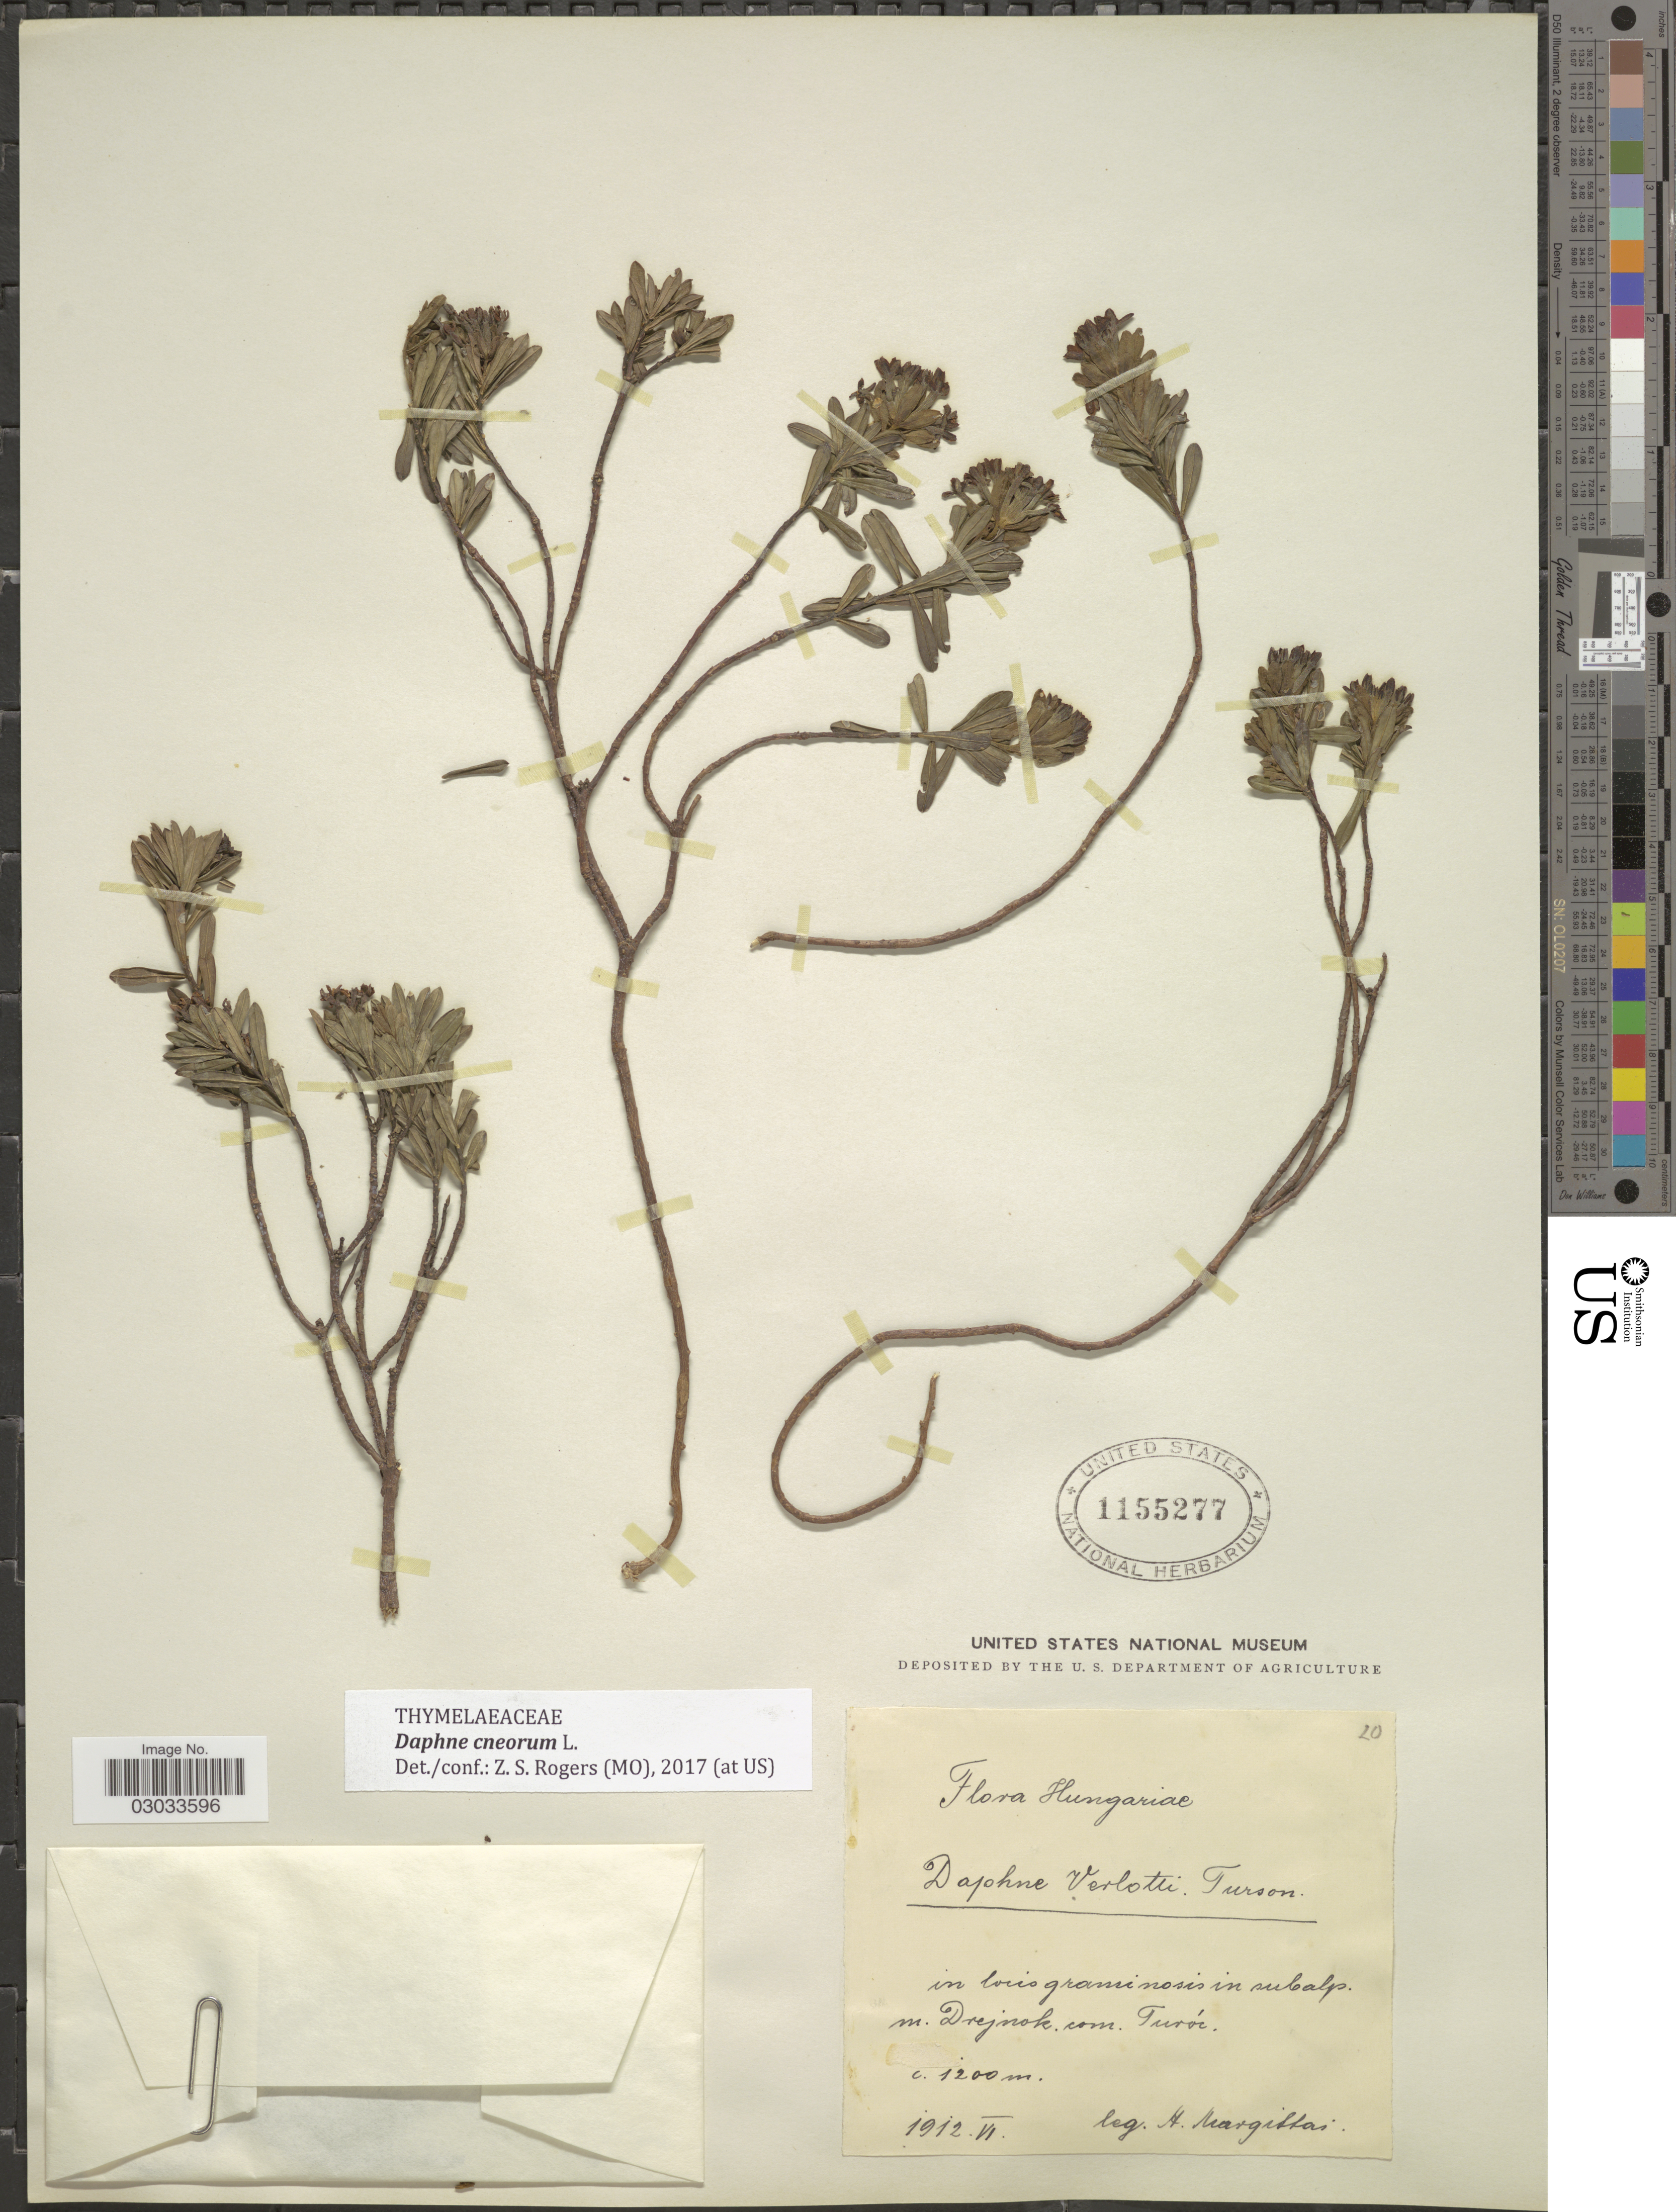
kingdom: Plantae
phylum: Tracheophyta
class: Magnoliopsida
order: Malvales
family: Thymelaeaceae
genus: Daphne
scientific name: Daphne cneorum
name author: L.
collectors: A. Margittai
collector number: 20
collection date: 1912-06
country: Hungary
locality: In locis graminosis in subalp. m. Drejnok. com. Turoí.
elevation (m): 1200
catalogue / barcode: US 1155277